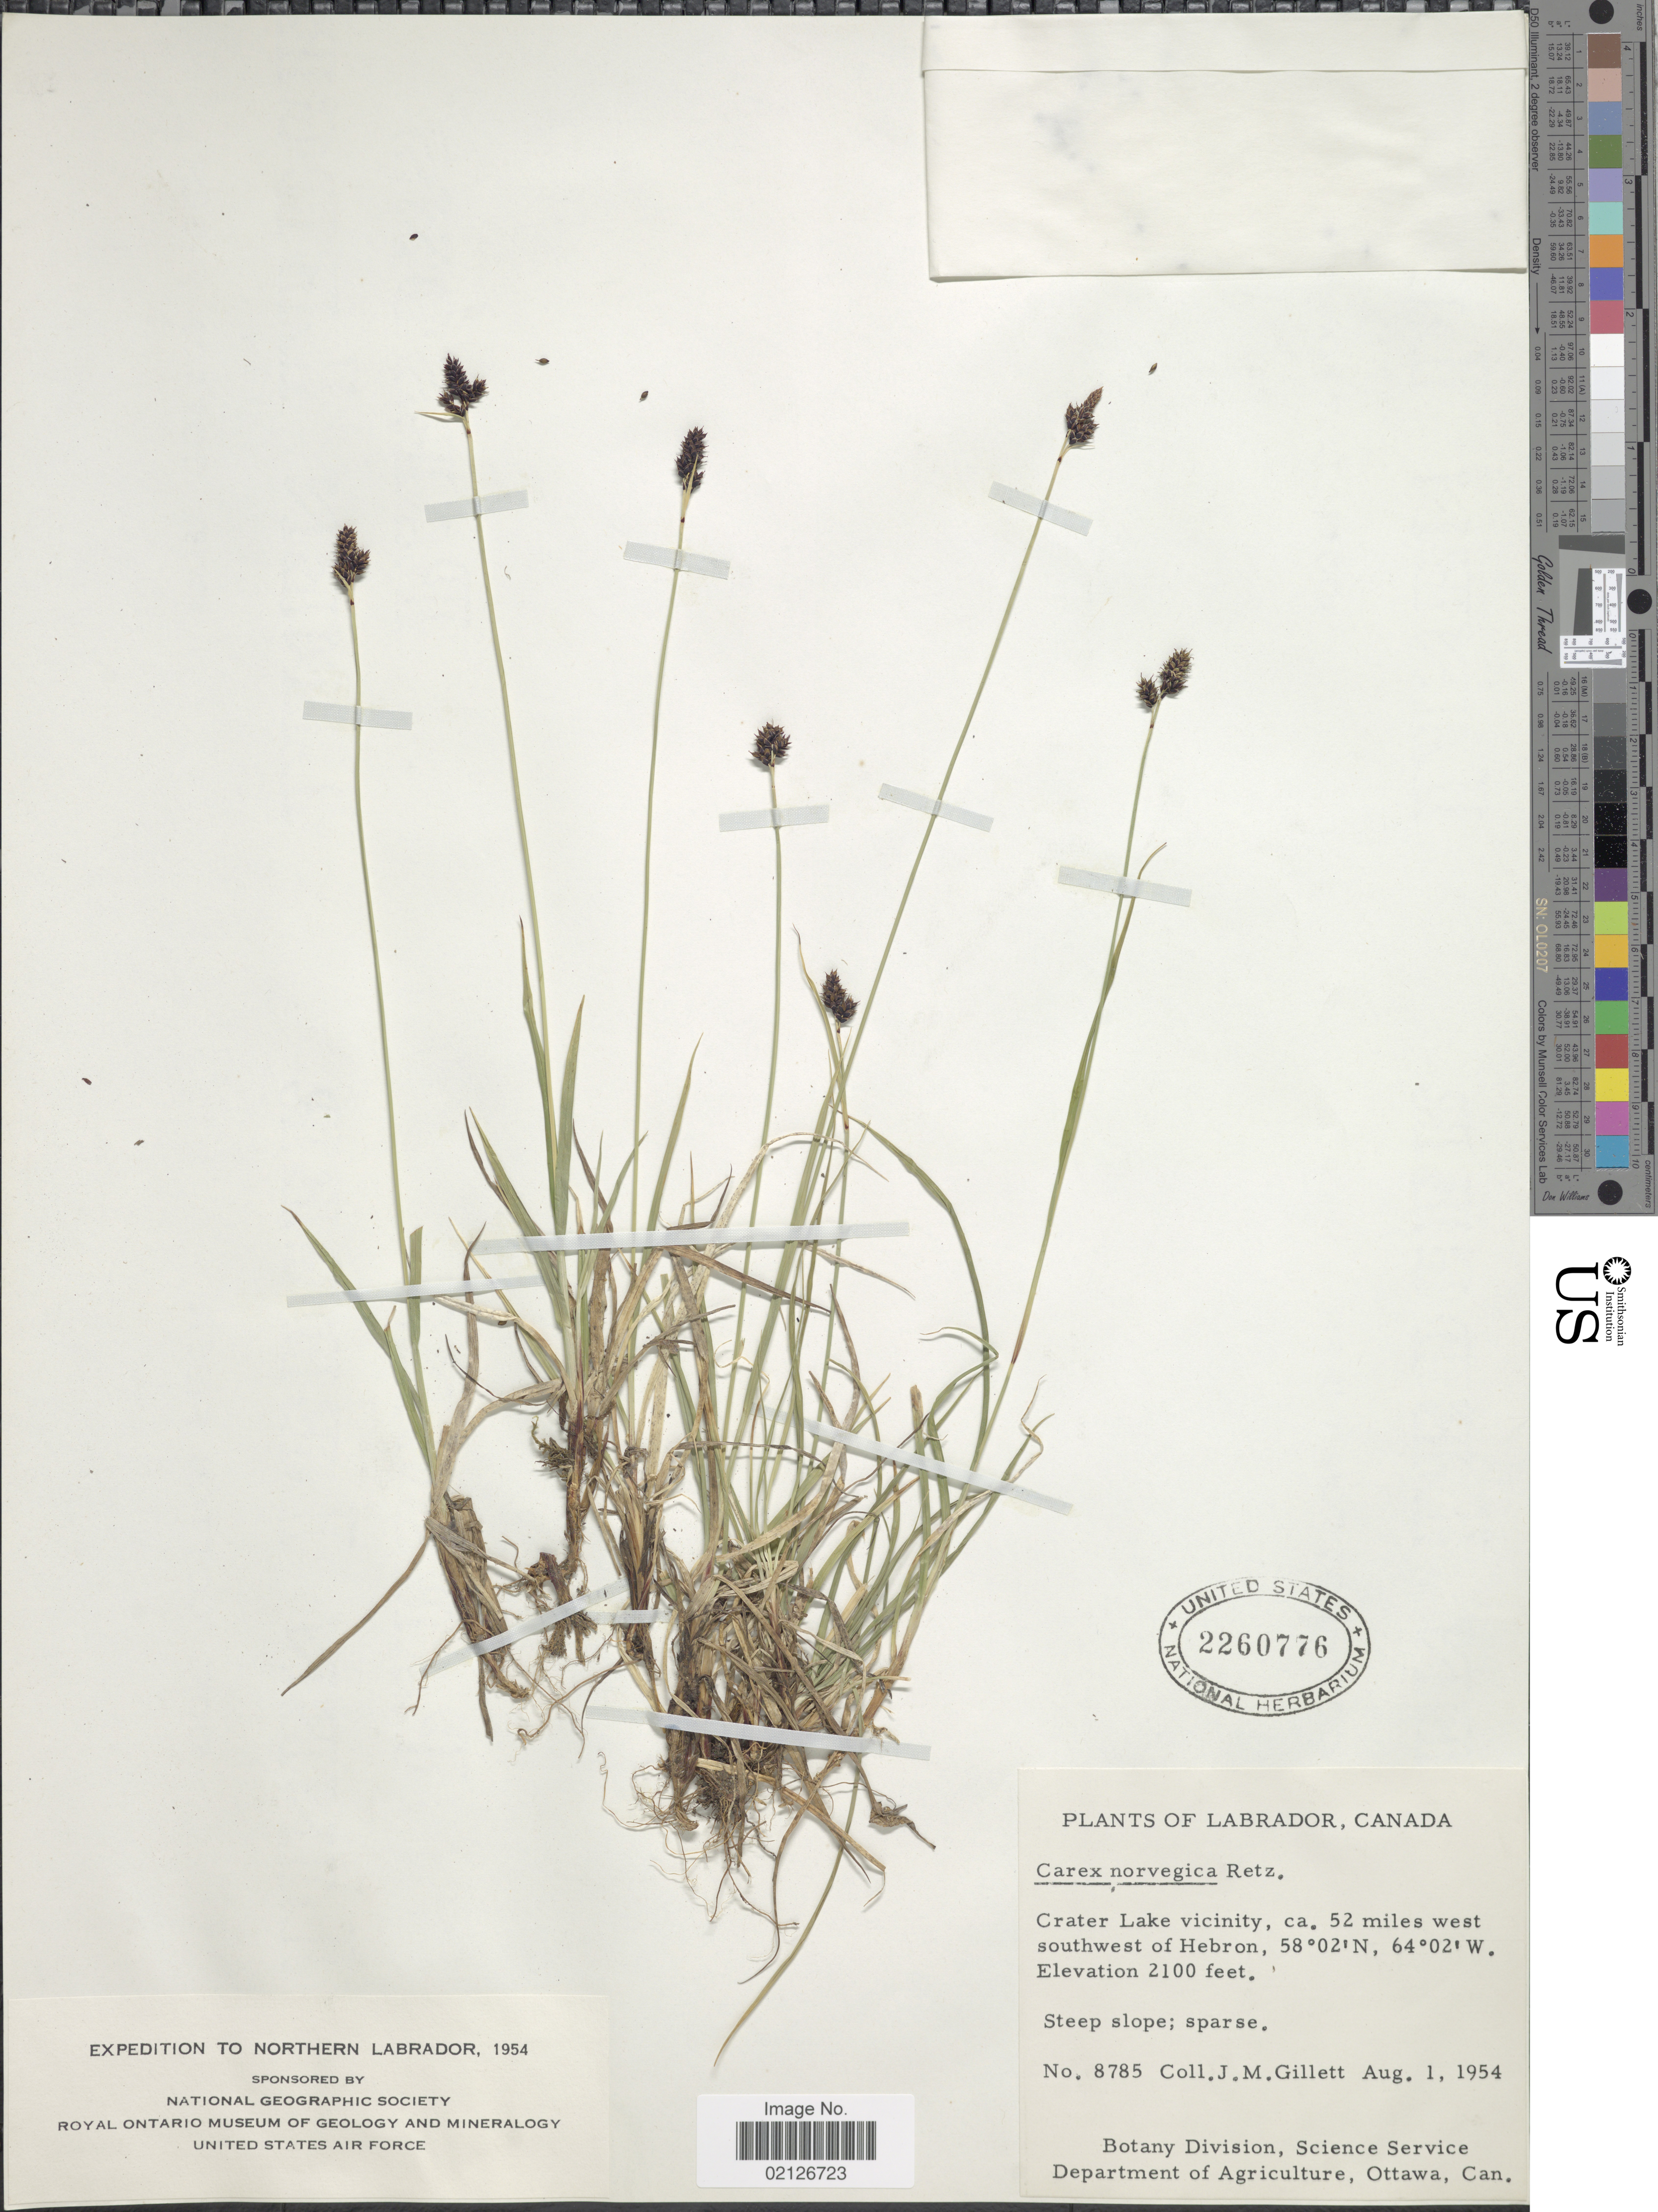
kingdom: Plantae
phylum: Tracheophyta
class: Liliopsida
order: Poales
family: Cyperaceae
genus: Carex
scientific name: Carex norvegica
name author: Retz.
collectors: J. M. Gillett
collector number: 8785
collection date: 1954-08-01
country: Canada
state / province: Newfoundland and Labrador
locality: Crater Lake vicinity, ca. 52 miles west southwest of Hebron, steep slope, Northern Labrador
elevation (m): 640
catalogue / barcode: US 2260776